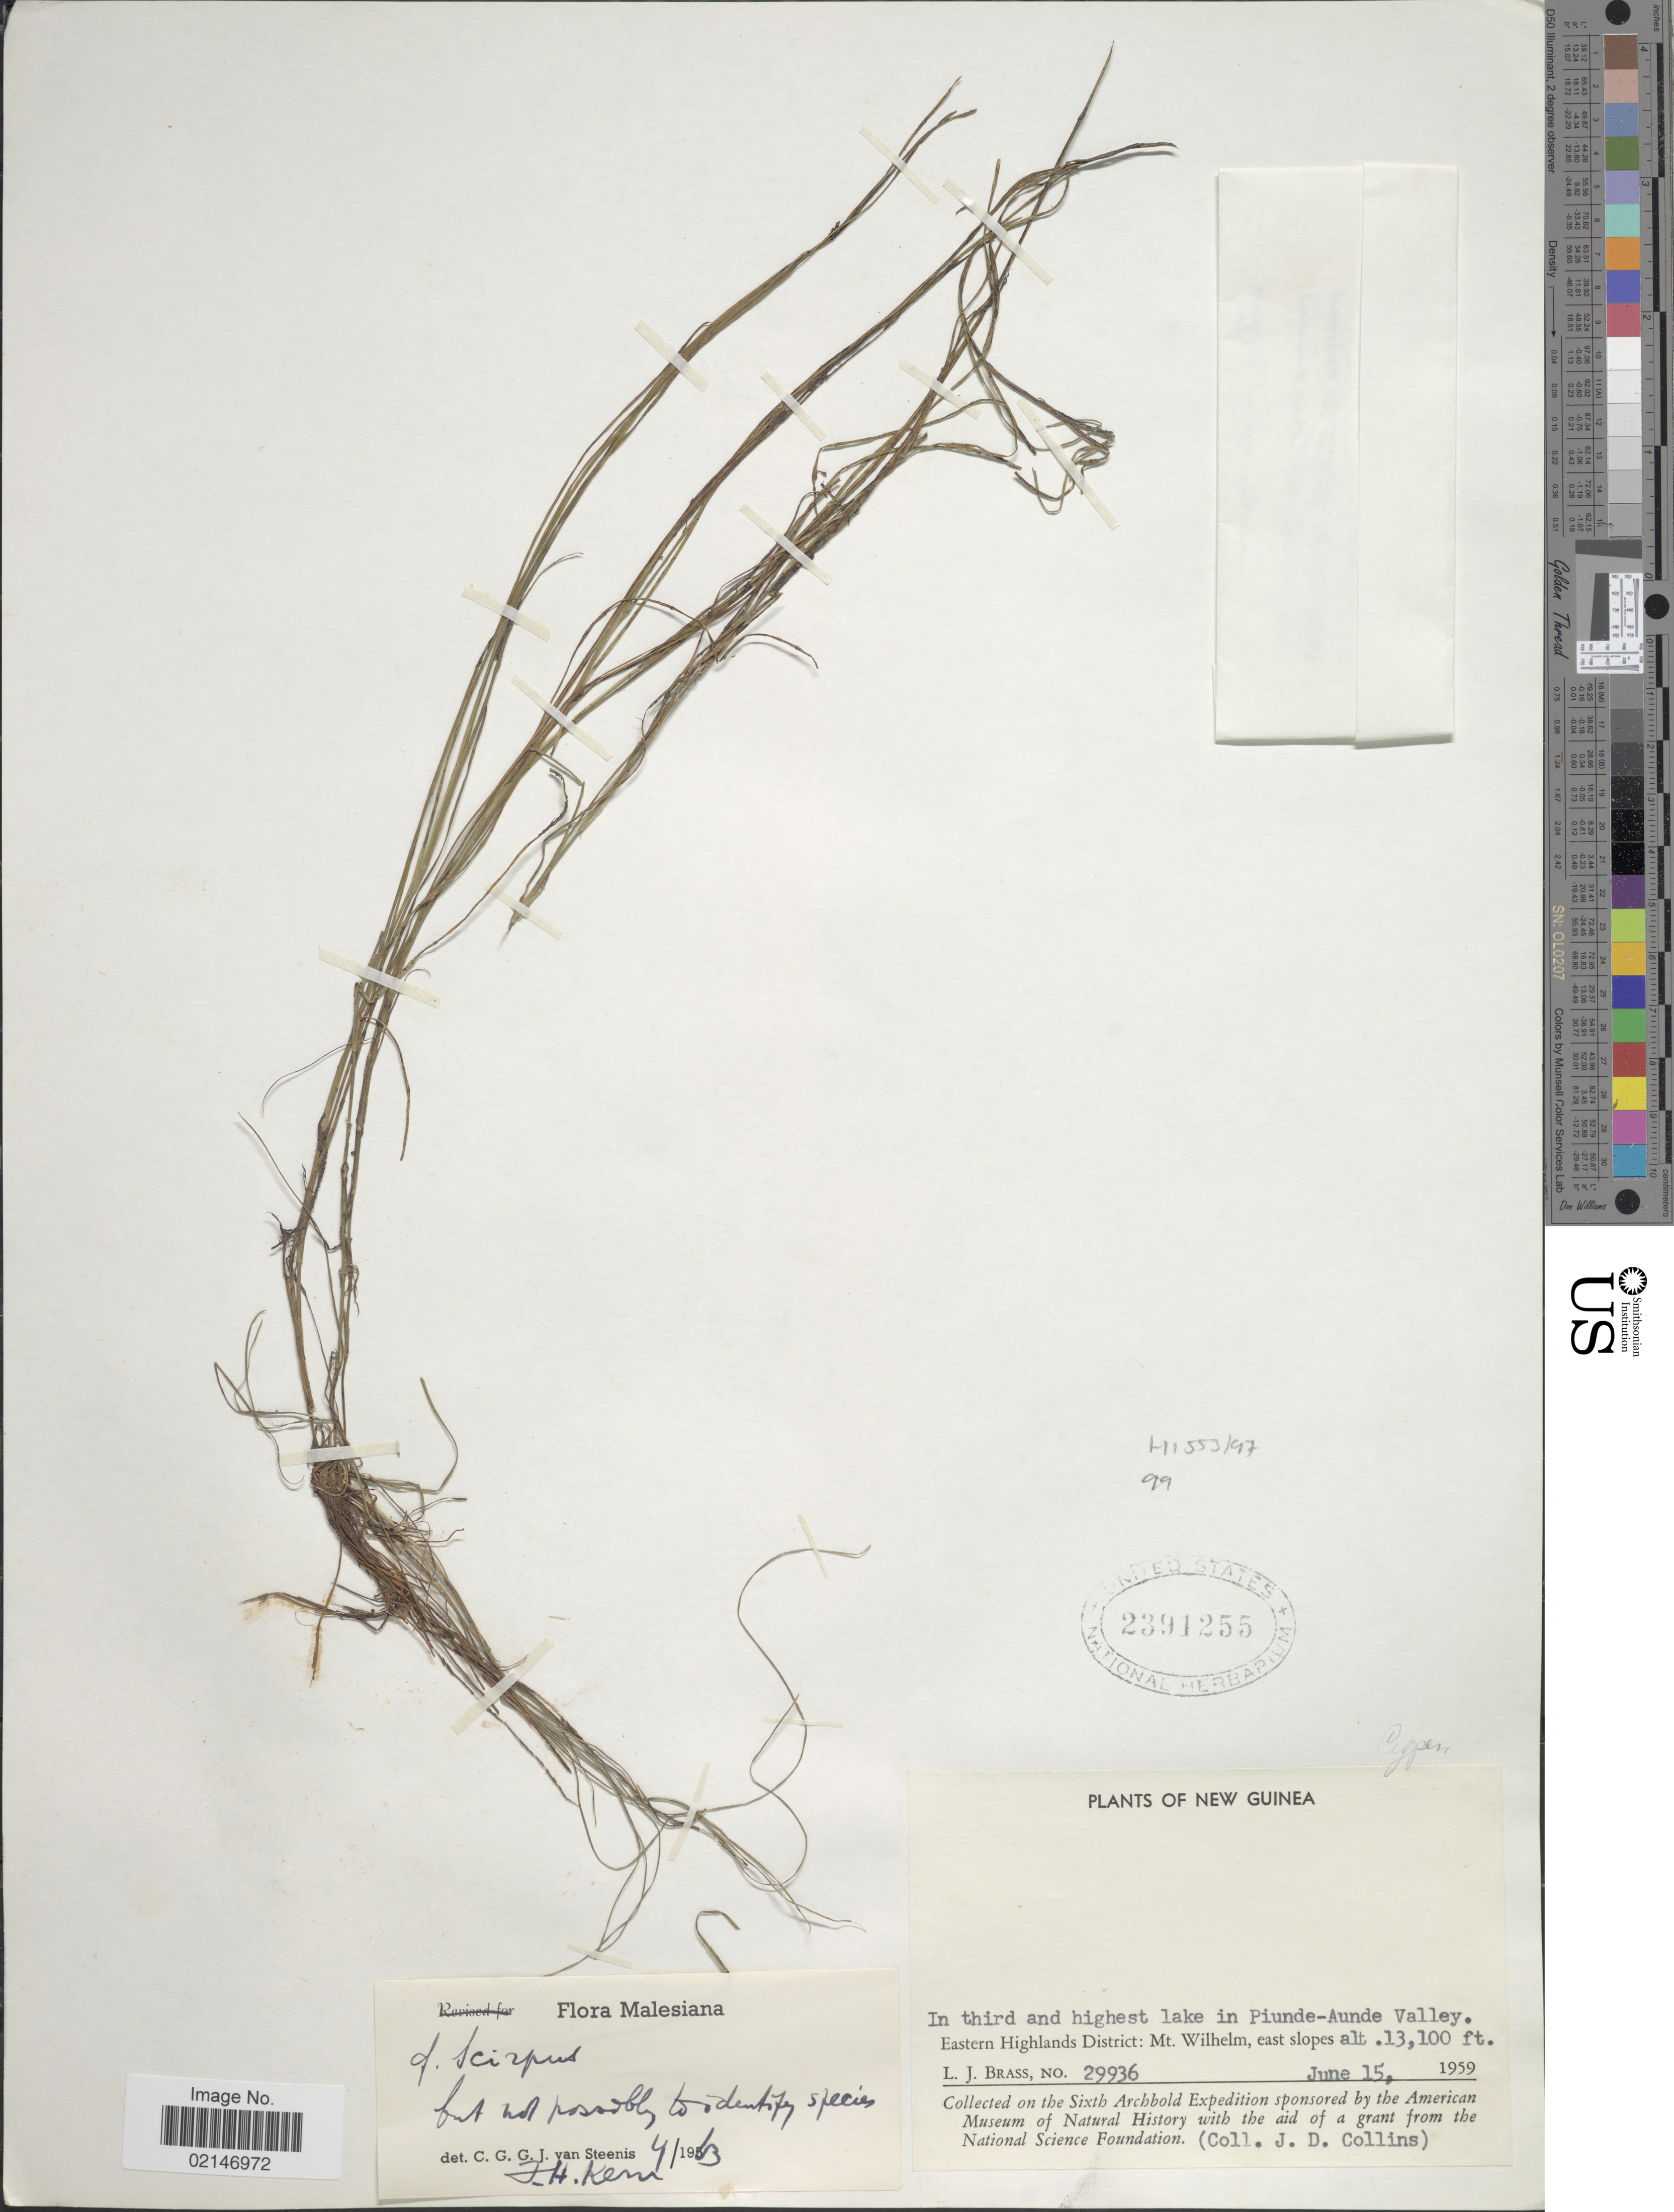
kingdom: Plantae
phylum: Tracheophyta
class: Liliopsida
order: Poales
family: Cyperaceae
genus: Carex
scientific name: Carex sp.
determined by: Strong, Mark T., (BOT), Smithsonian Institution - National Museum of Natural History (UNITED STATES)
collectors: L. J. Brass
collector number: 29936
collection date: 1959-06-15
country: Papua New Guinea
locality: New Guinea, in third and highest lake in Piunde-Aunde Valley. Eastern Highlands District: Mt. Wilhelm, east slopes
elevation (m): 3993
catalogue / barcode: US 2391255